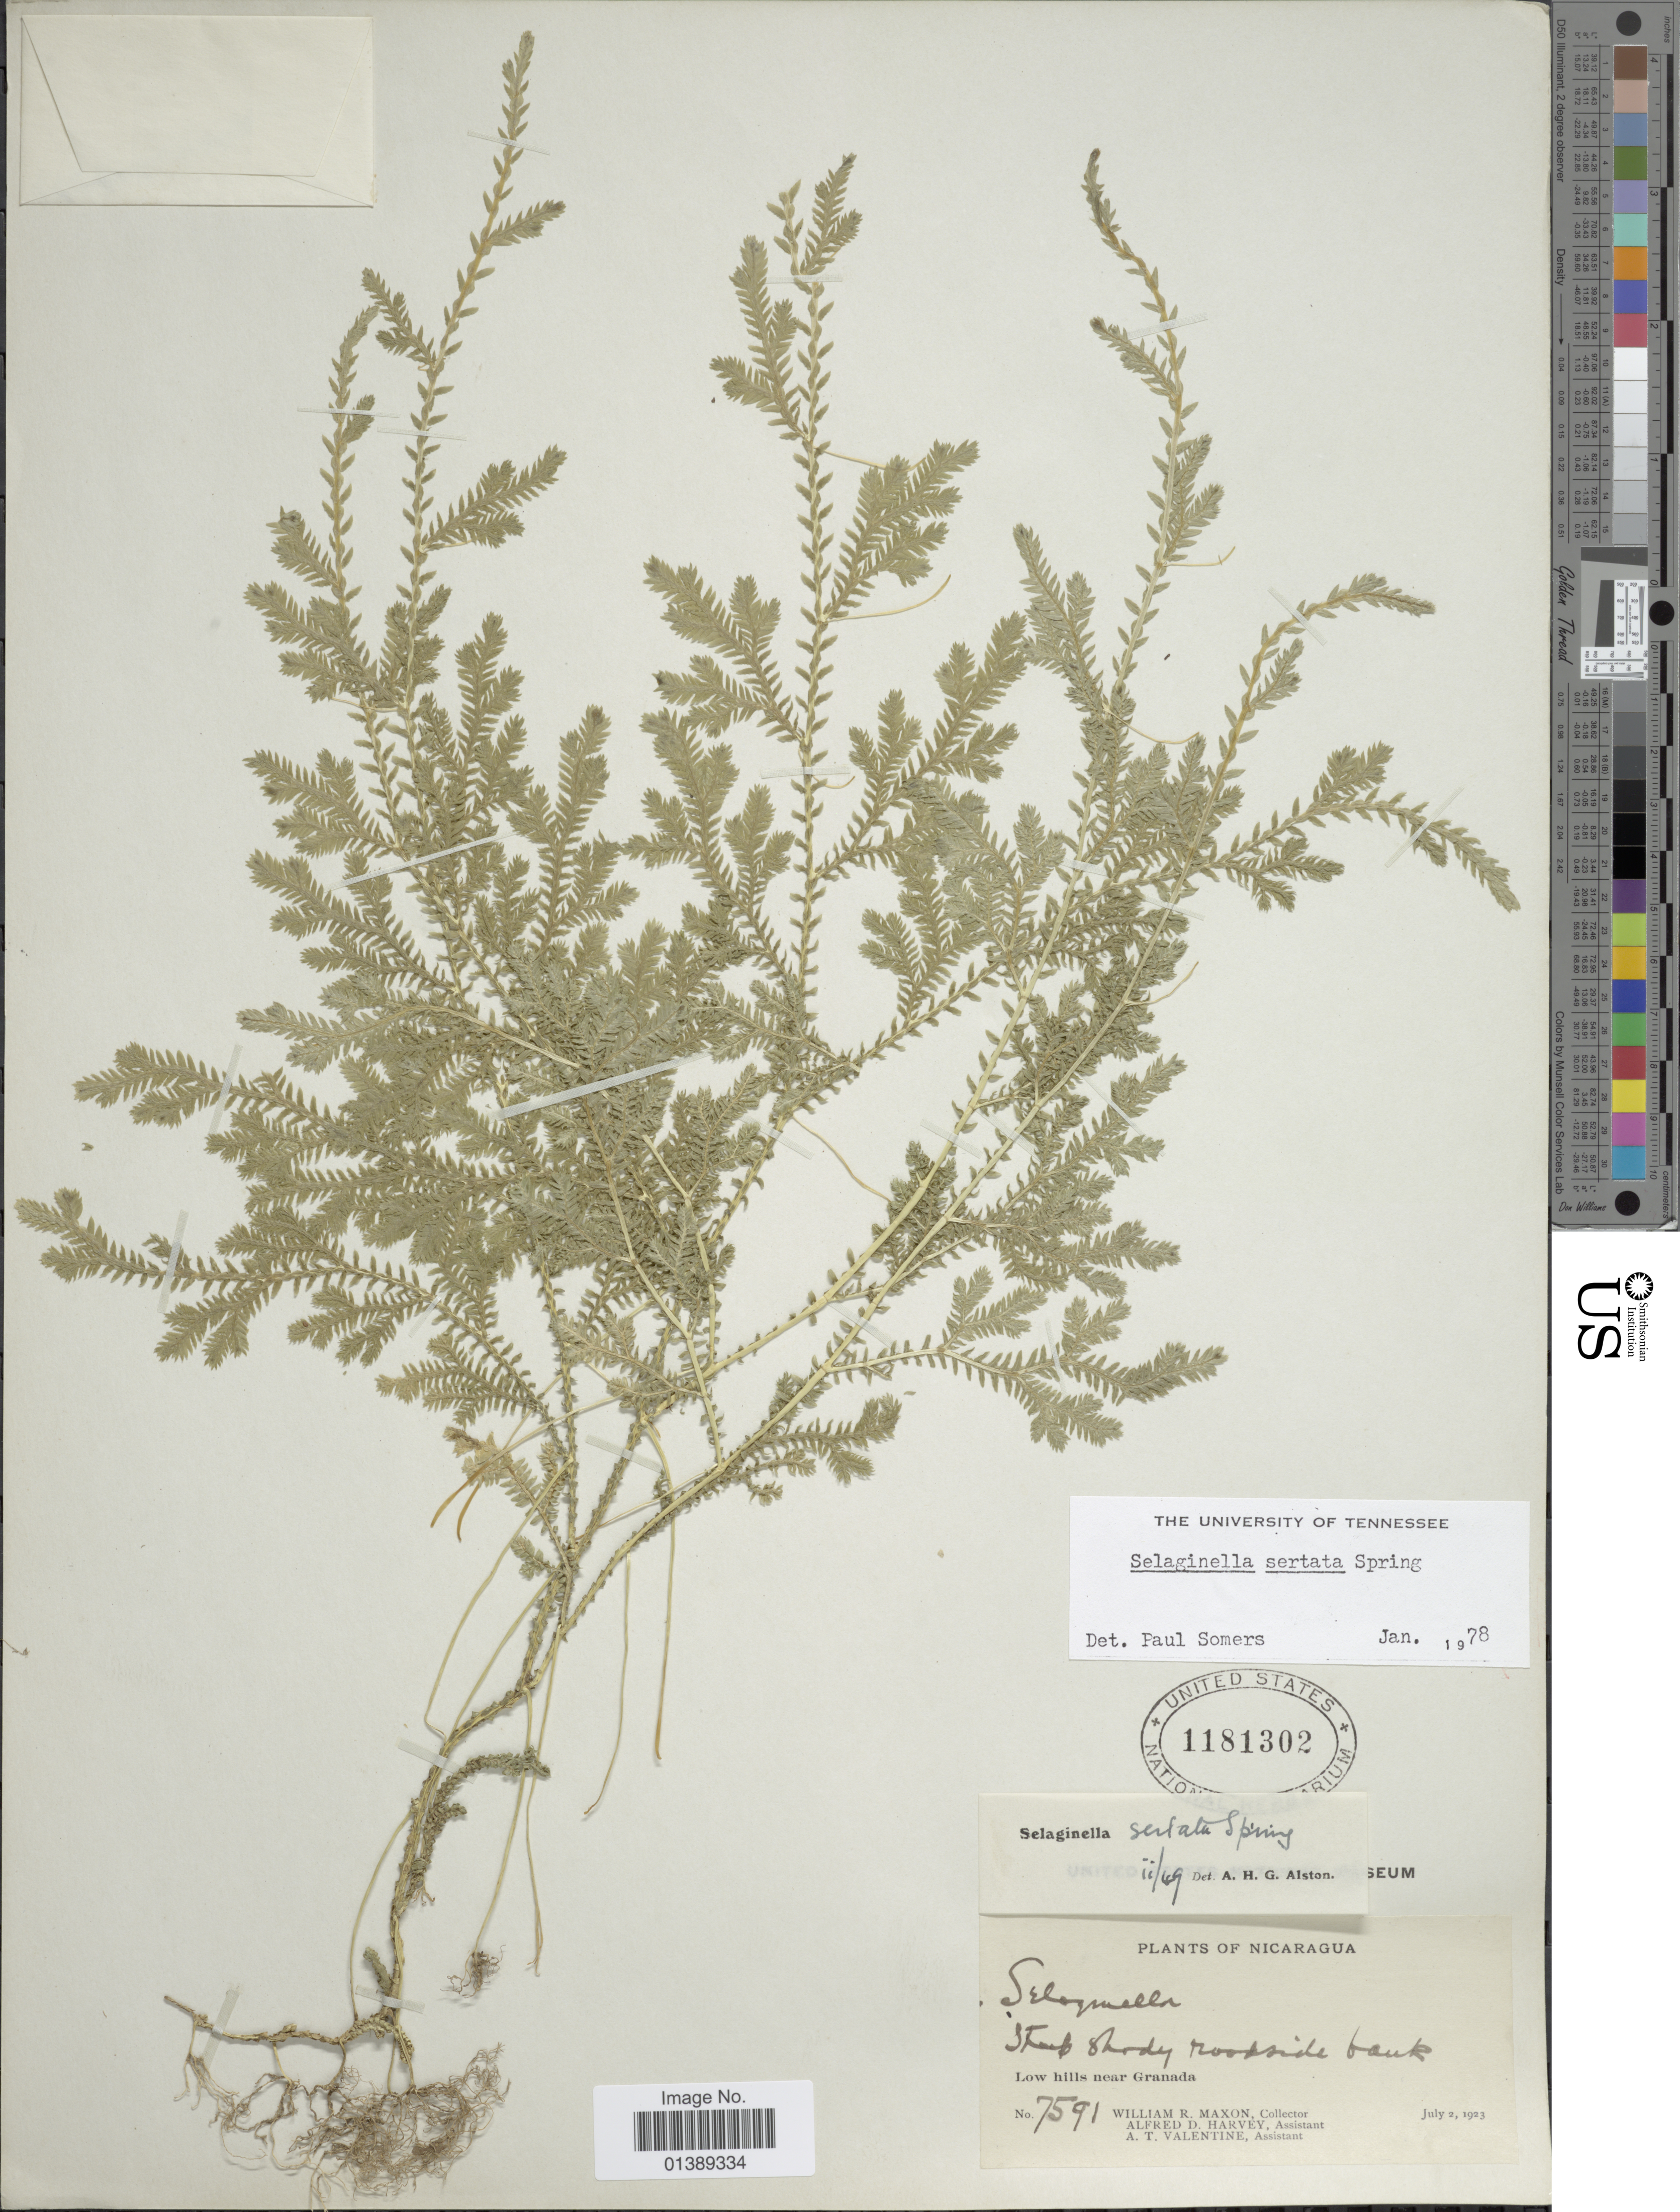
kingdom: Plantae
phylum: Tracheophyta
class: Lycopodiopsida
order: Selaginellales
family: Selaginellaceae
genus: Selaginella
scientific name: Selaginella sertata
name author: Spring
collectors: W. R. Maxon, A. D. Harvey & A. Valentine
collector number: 7591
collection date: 1923-07-02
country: Nicaragua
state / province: Granada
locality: Low hills near Granada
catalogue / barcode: US 1181302